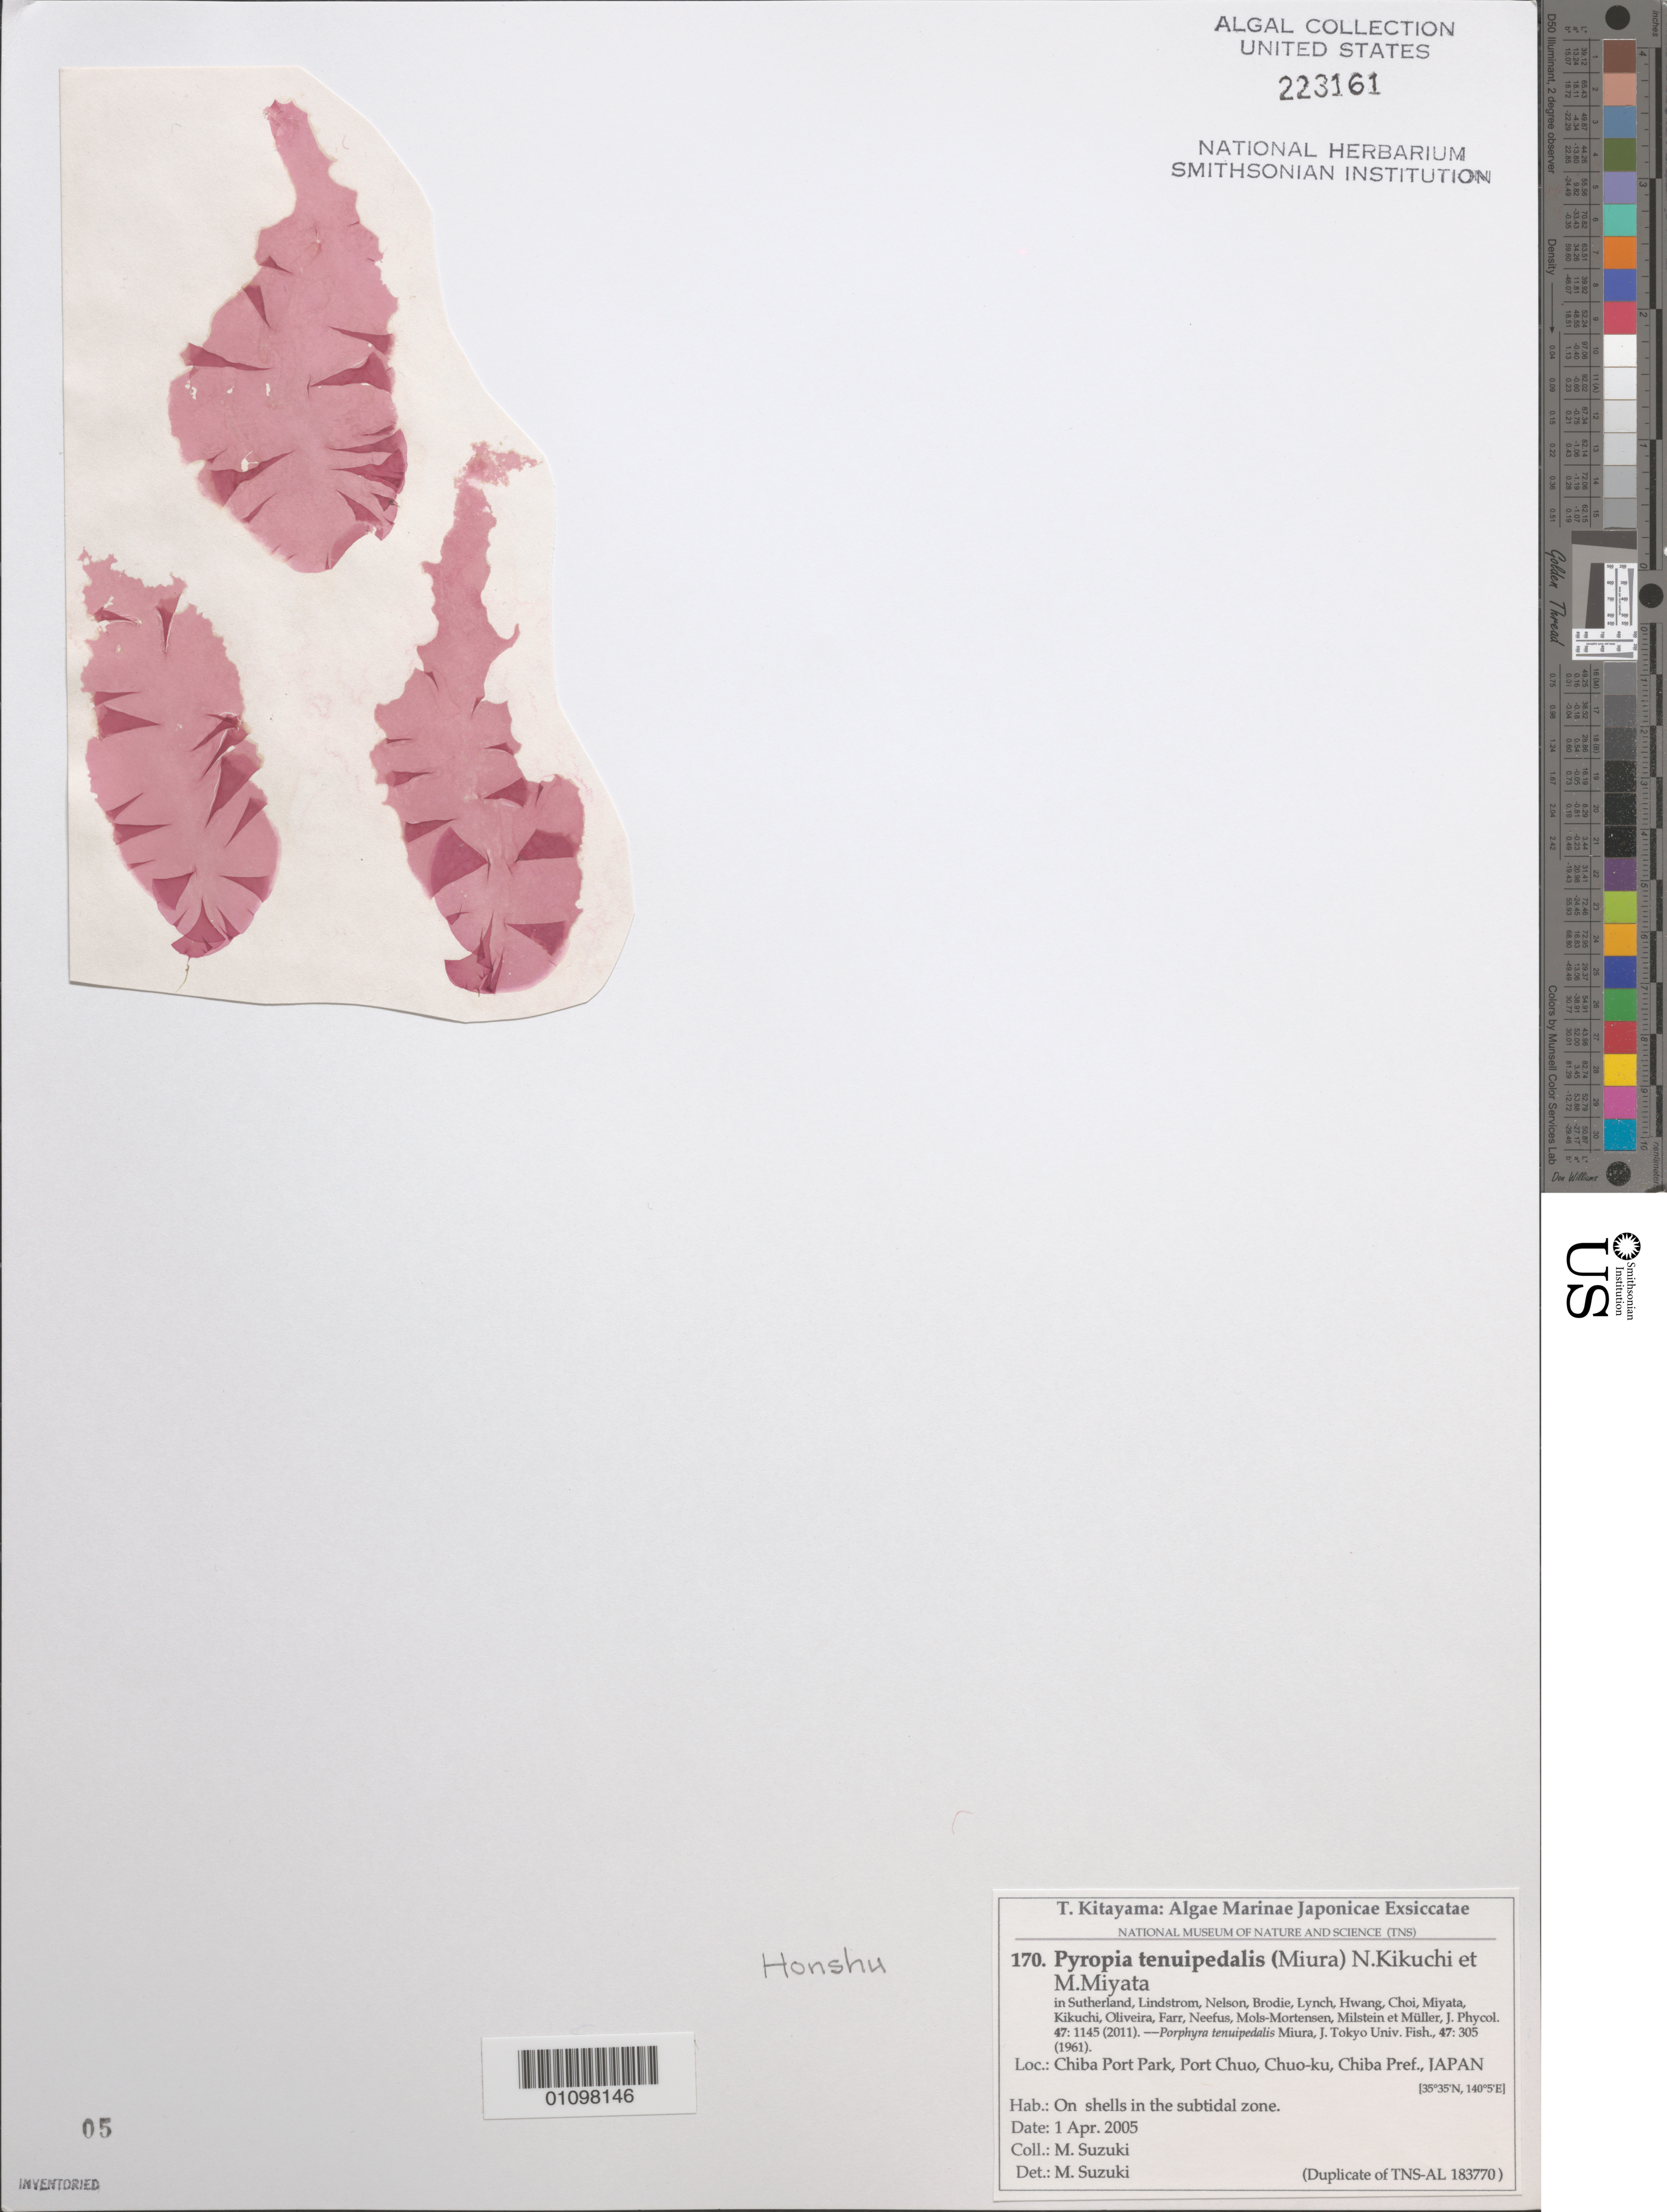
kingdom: Plantae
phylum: Rhodophyta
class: Bangiophyceae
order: Bangiales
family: Bangiaceae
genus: Pyropia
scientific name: Pyropia tenuipedalis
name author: (A. Miura) N. Kikuchi & M. Miyata in J.E. Sutherl. et al.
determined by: Suzuki, M.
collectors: M. Suzuki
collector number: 170 & TNS-AL 183770 Duplicate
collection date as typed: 01 Apr 2005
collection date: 2005-04-01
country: Japan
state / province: Tiba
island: Honshu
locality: Chiba Port Park, Port Chuo, Chuo-ku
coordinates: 35 35'N, 140 5'E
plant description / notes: Kitayama, T., Algae Marinae Japonicae Exsiccatae, Fasc. VII (Nos. 151-175)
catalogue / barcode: US 223161